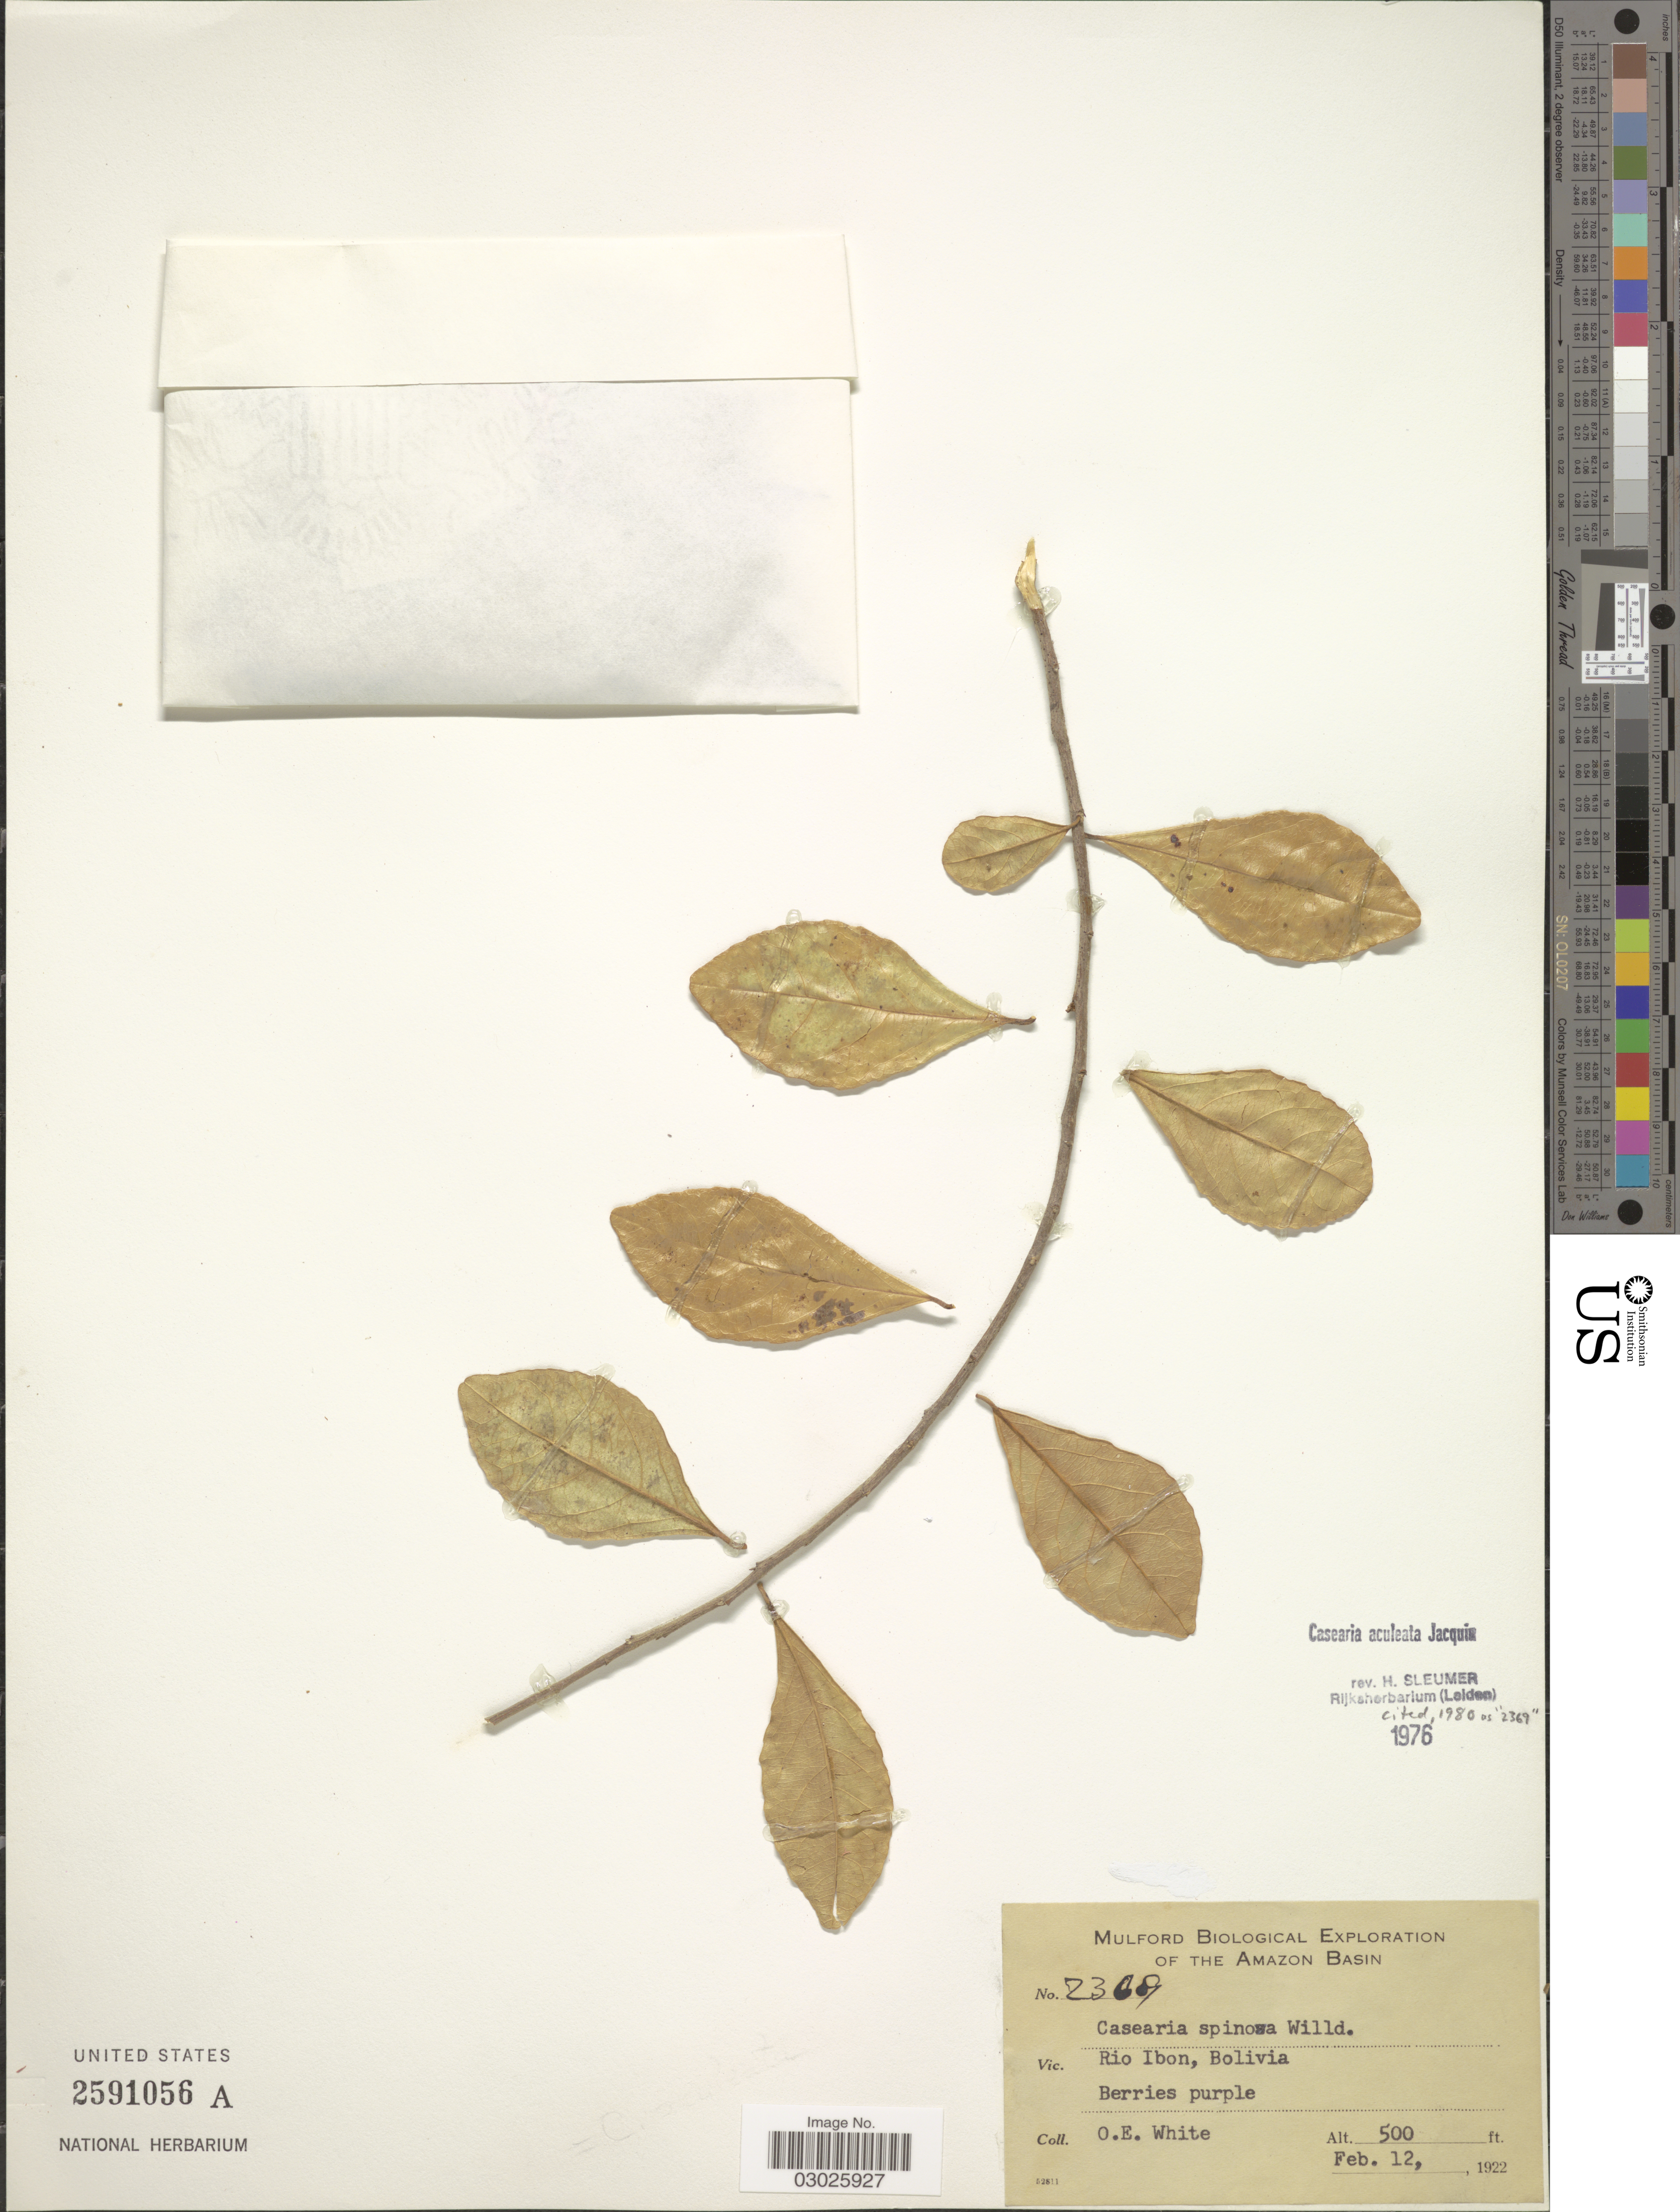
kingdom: Plantae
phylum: Tracheophyta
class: Magnoliopsida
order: Malpighiales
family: Salicaceae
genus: Casearia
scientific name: Casearia aculeata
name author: Jacq.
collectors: O. E. White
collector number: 2368*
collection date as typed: Feb. 12, 1922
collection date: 1922-02-12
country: Bolivia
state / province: Beni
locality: Rio Ibon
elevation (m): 152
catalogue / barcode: US 2591056A